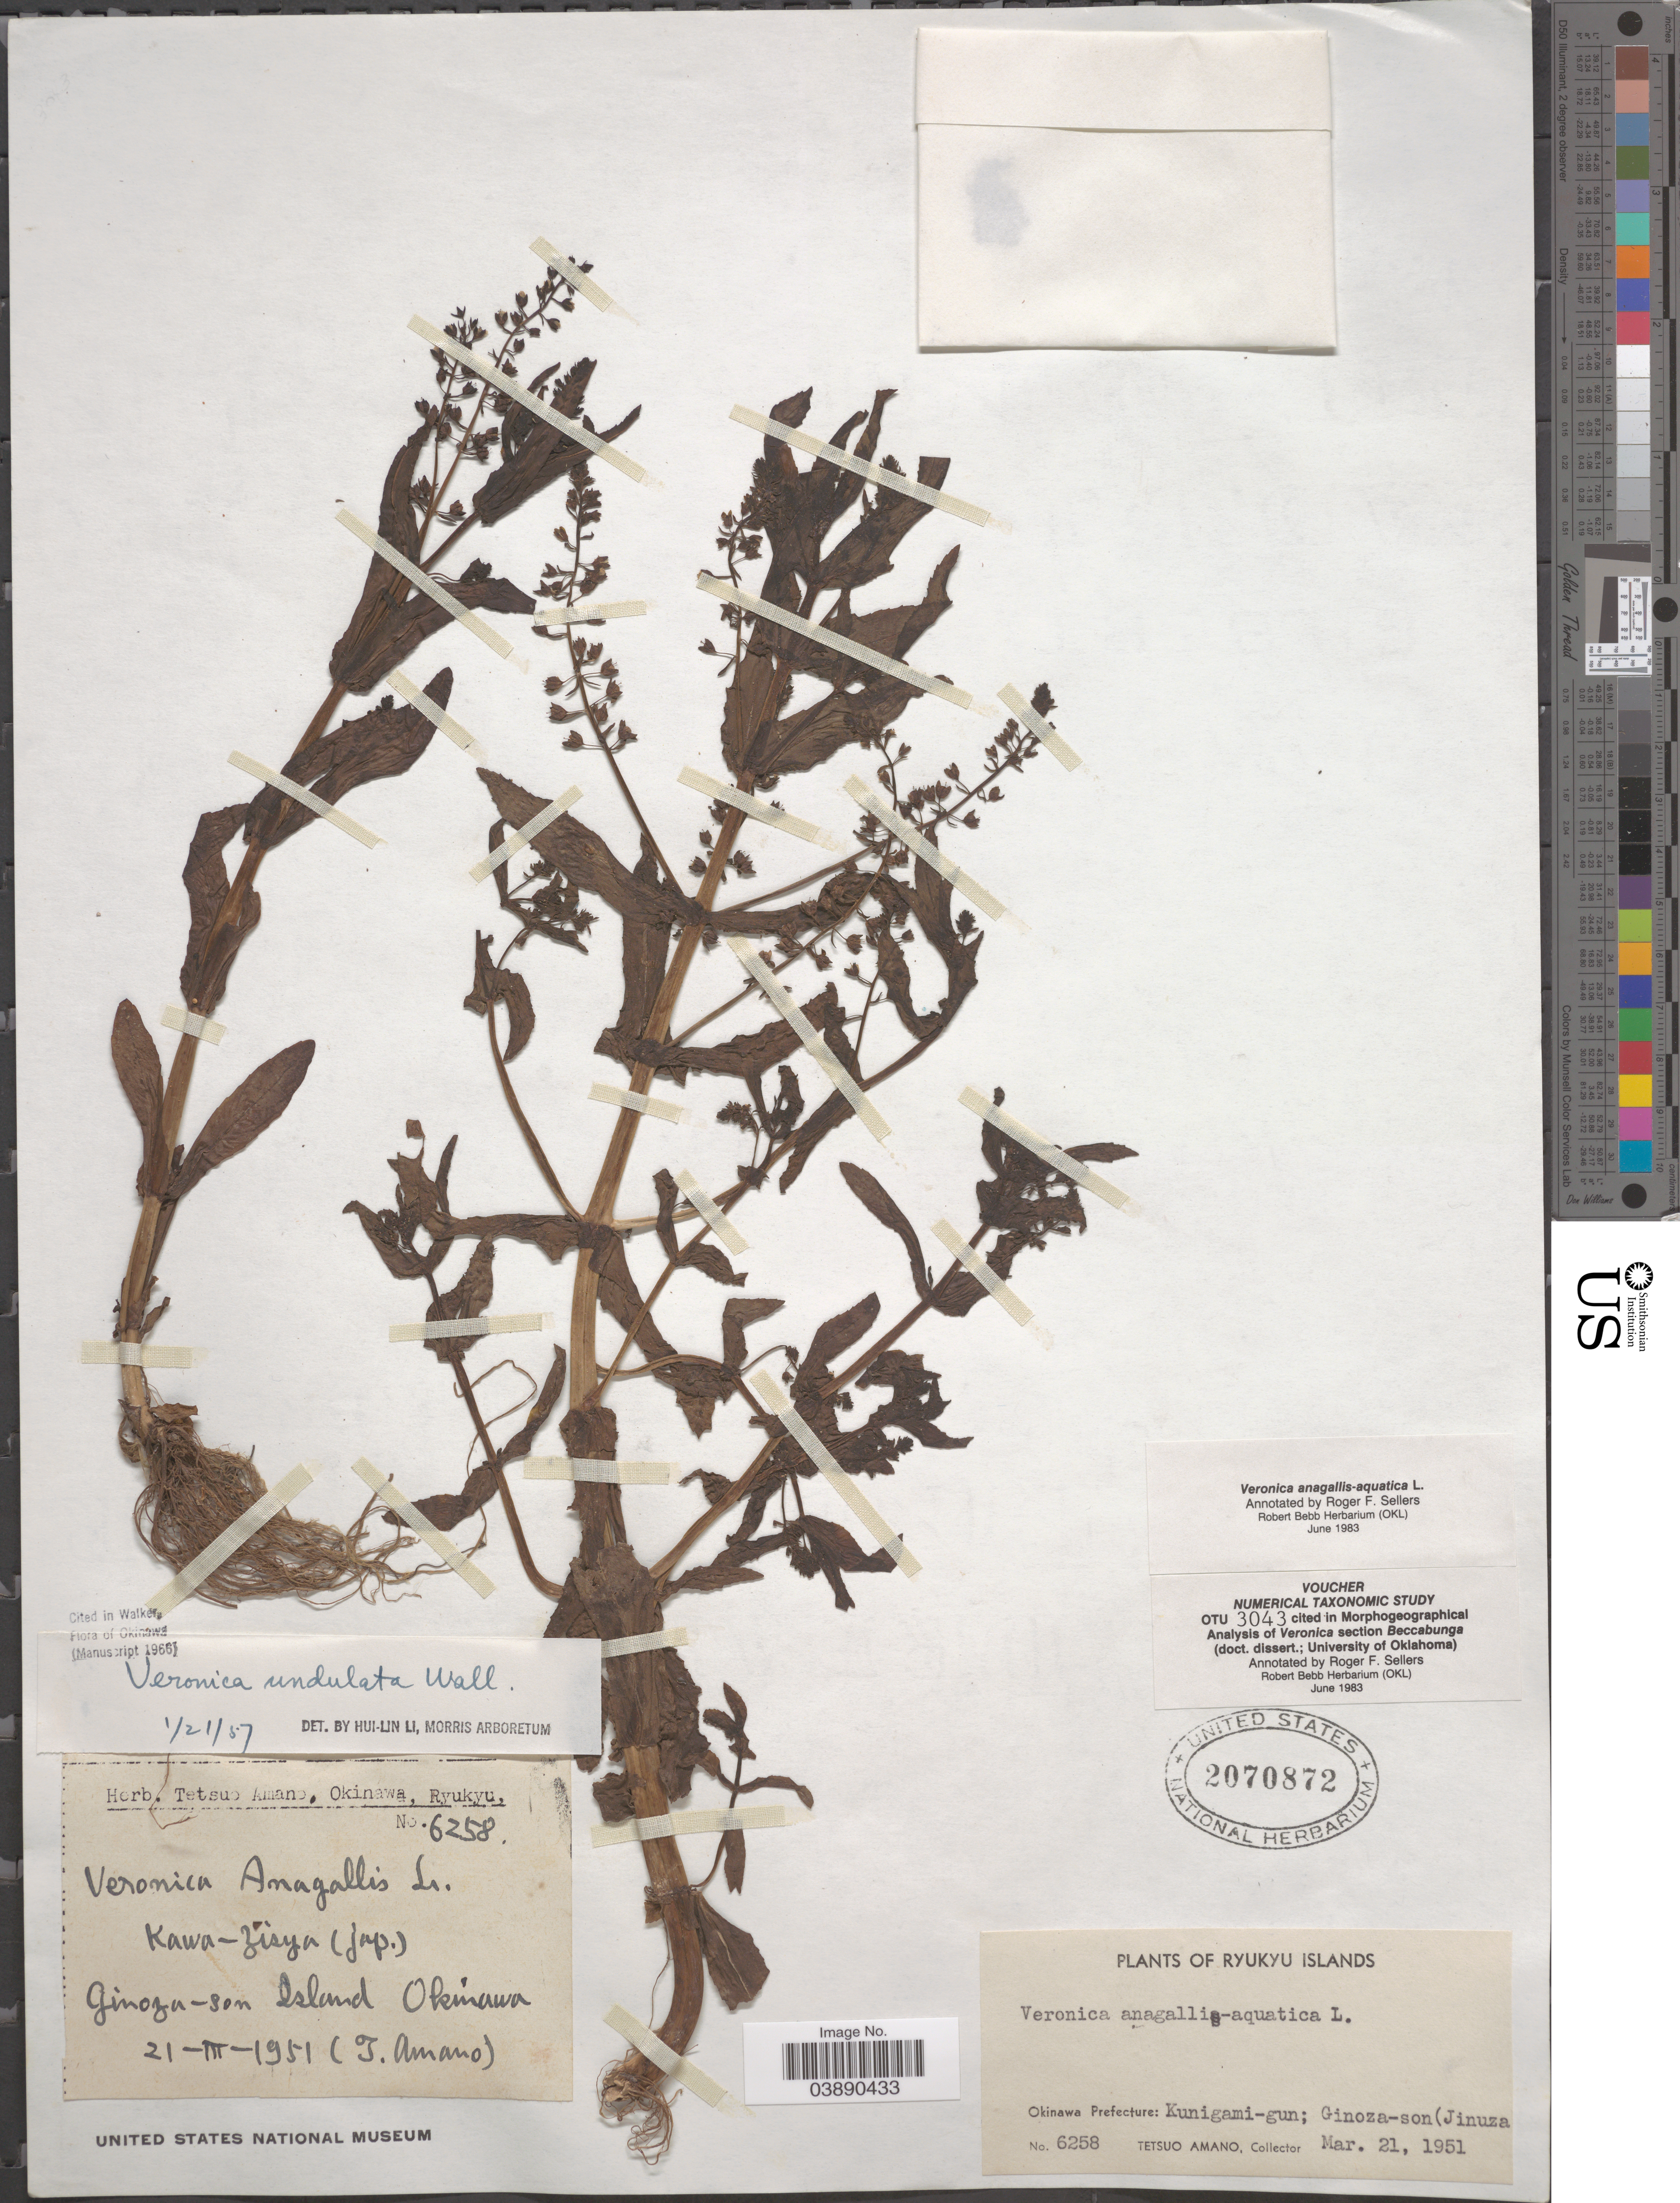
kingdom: Plantae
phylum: Tracheophyta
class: Magnoliopsida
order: Lamiales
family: Plantaginaceae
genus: Veronica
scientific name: Veronica undulata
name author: Wall.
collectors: T. Amano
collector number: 6258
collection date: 1951-03-21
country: Japan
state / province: Okinawa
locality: Ryukyu Islands. Okinawa Prefecture: Kunigami-gun; Ginoza-son Island (Jinuza).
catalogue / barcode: US 2070872